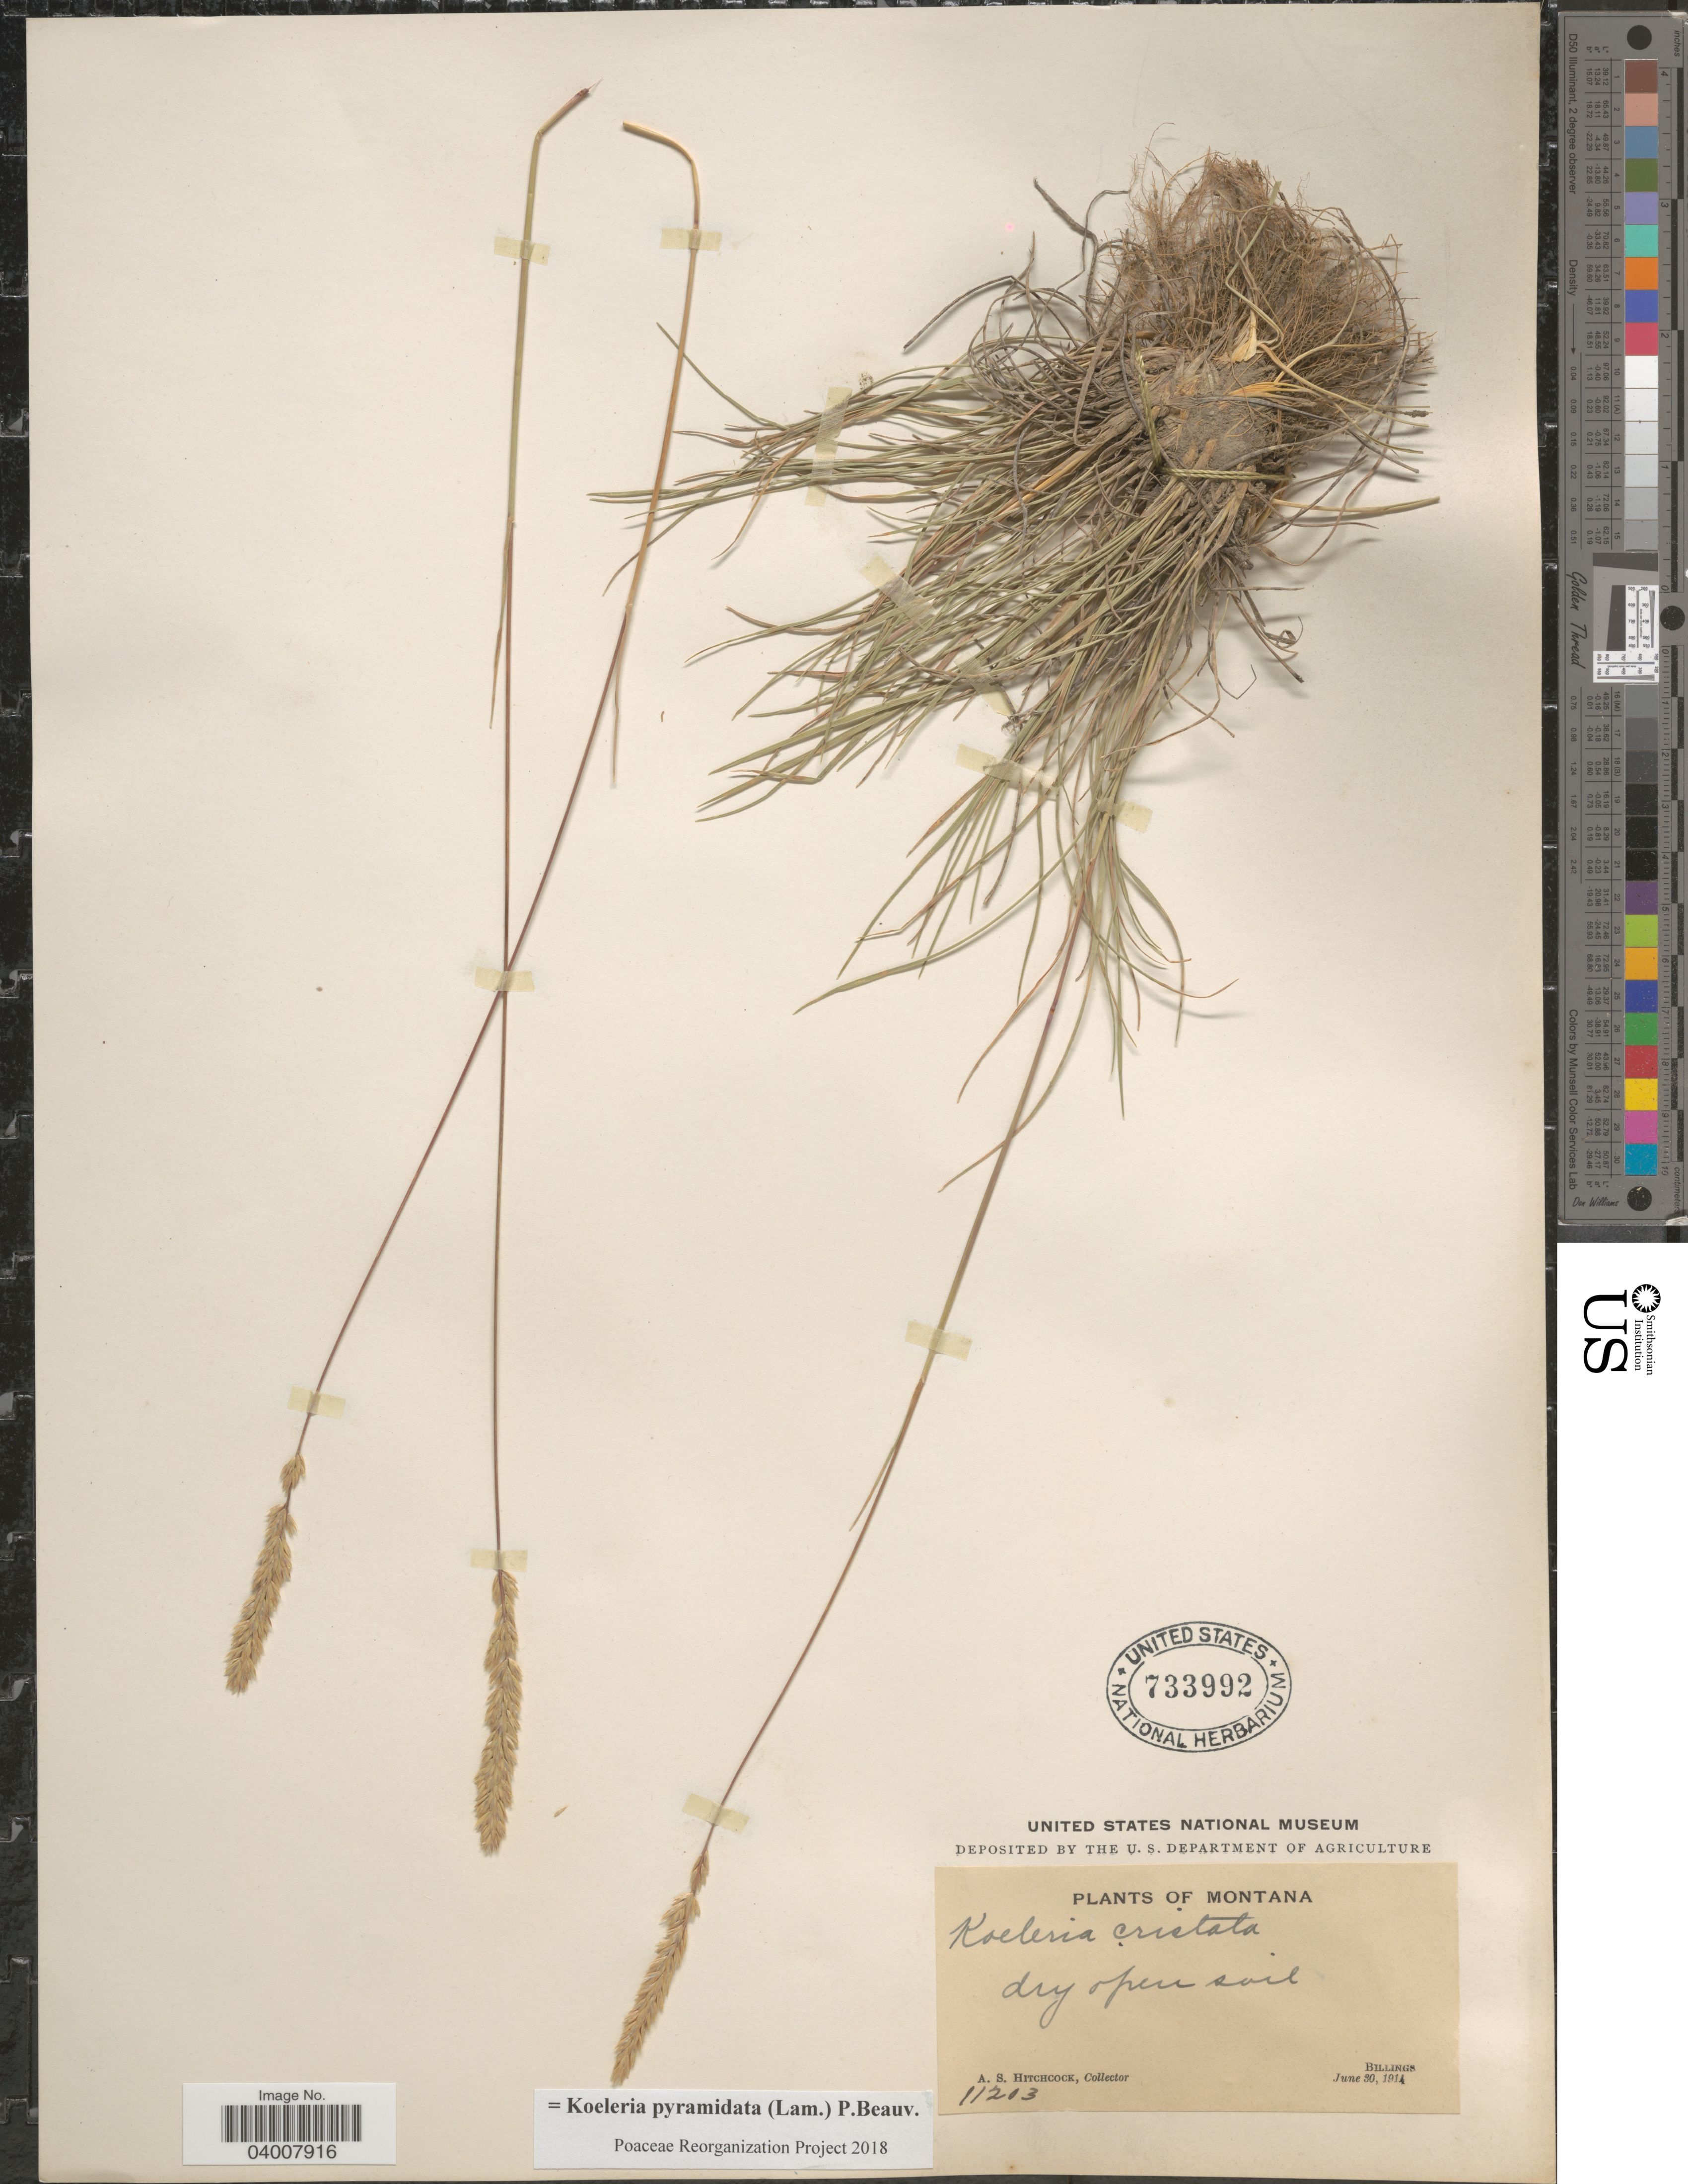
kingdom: Plantae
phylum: Tracheophyta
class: Liliopsida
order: Poales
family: Poaceae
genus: Koeleria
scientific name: Koeleria pyramidata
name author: (Lam.) P. Beauv.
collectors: A. S. Hitchcock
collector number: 11203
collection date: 1914-06-30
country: United States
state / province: Montana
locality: Billings.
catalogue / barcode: US 733992